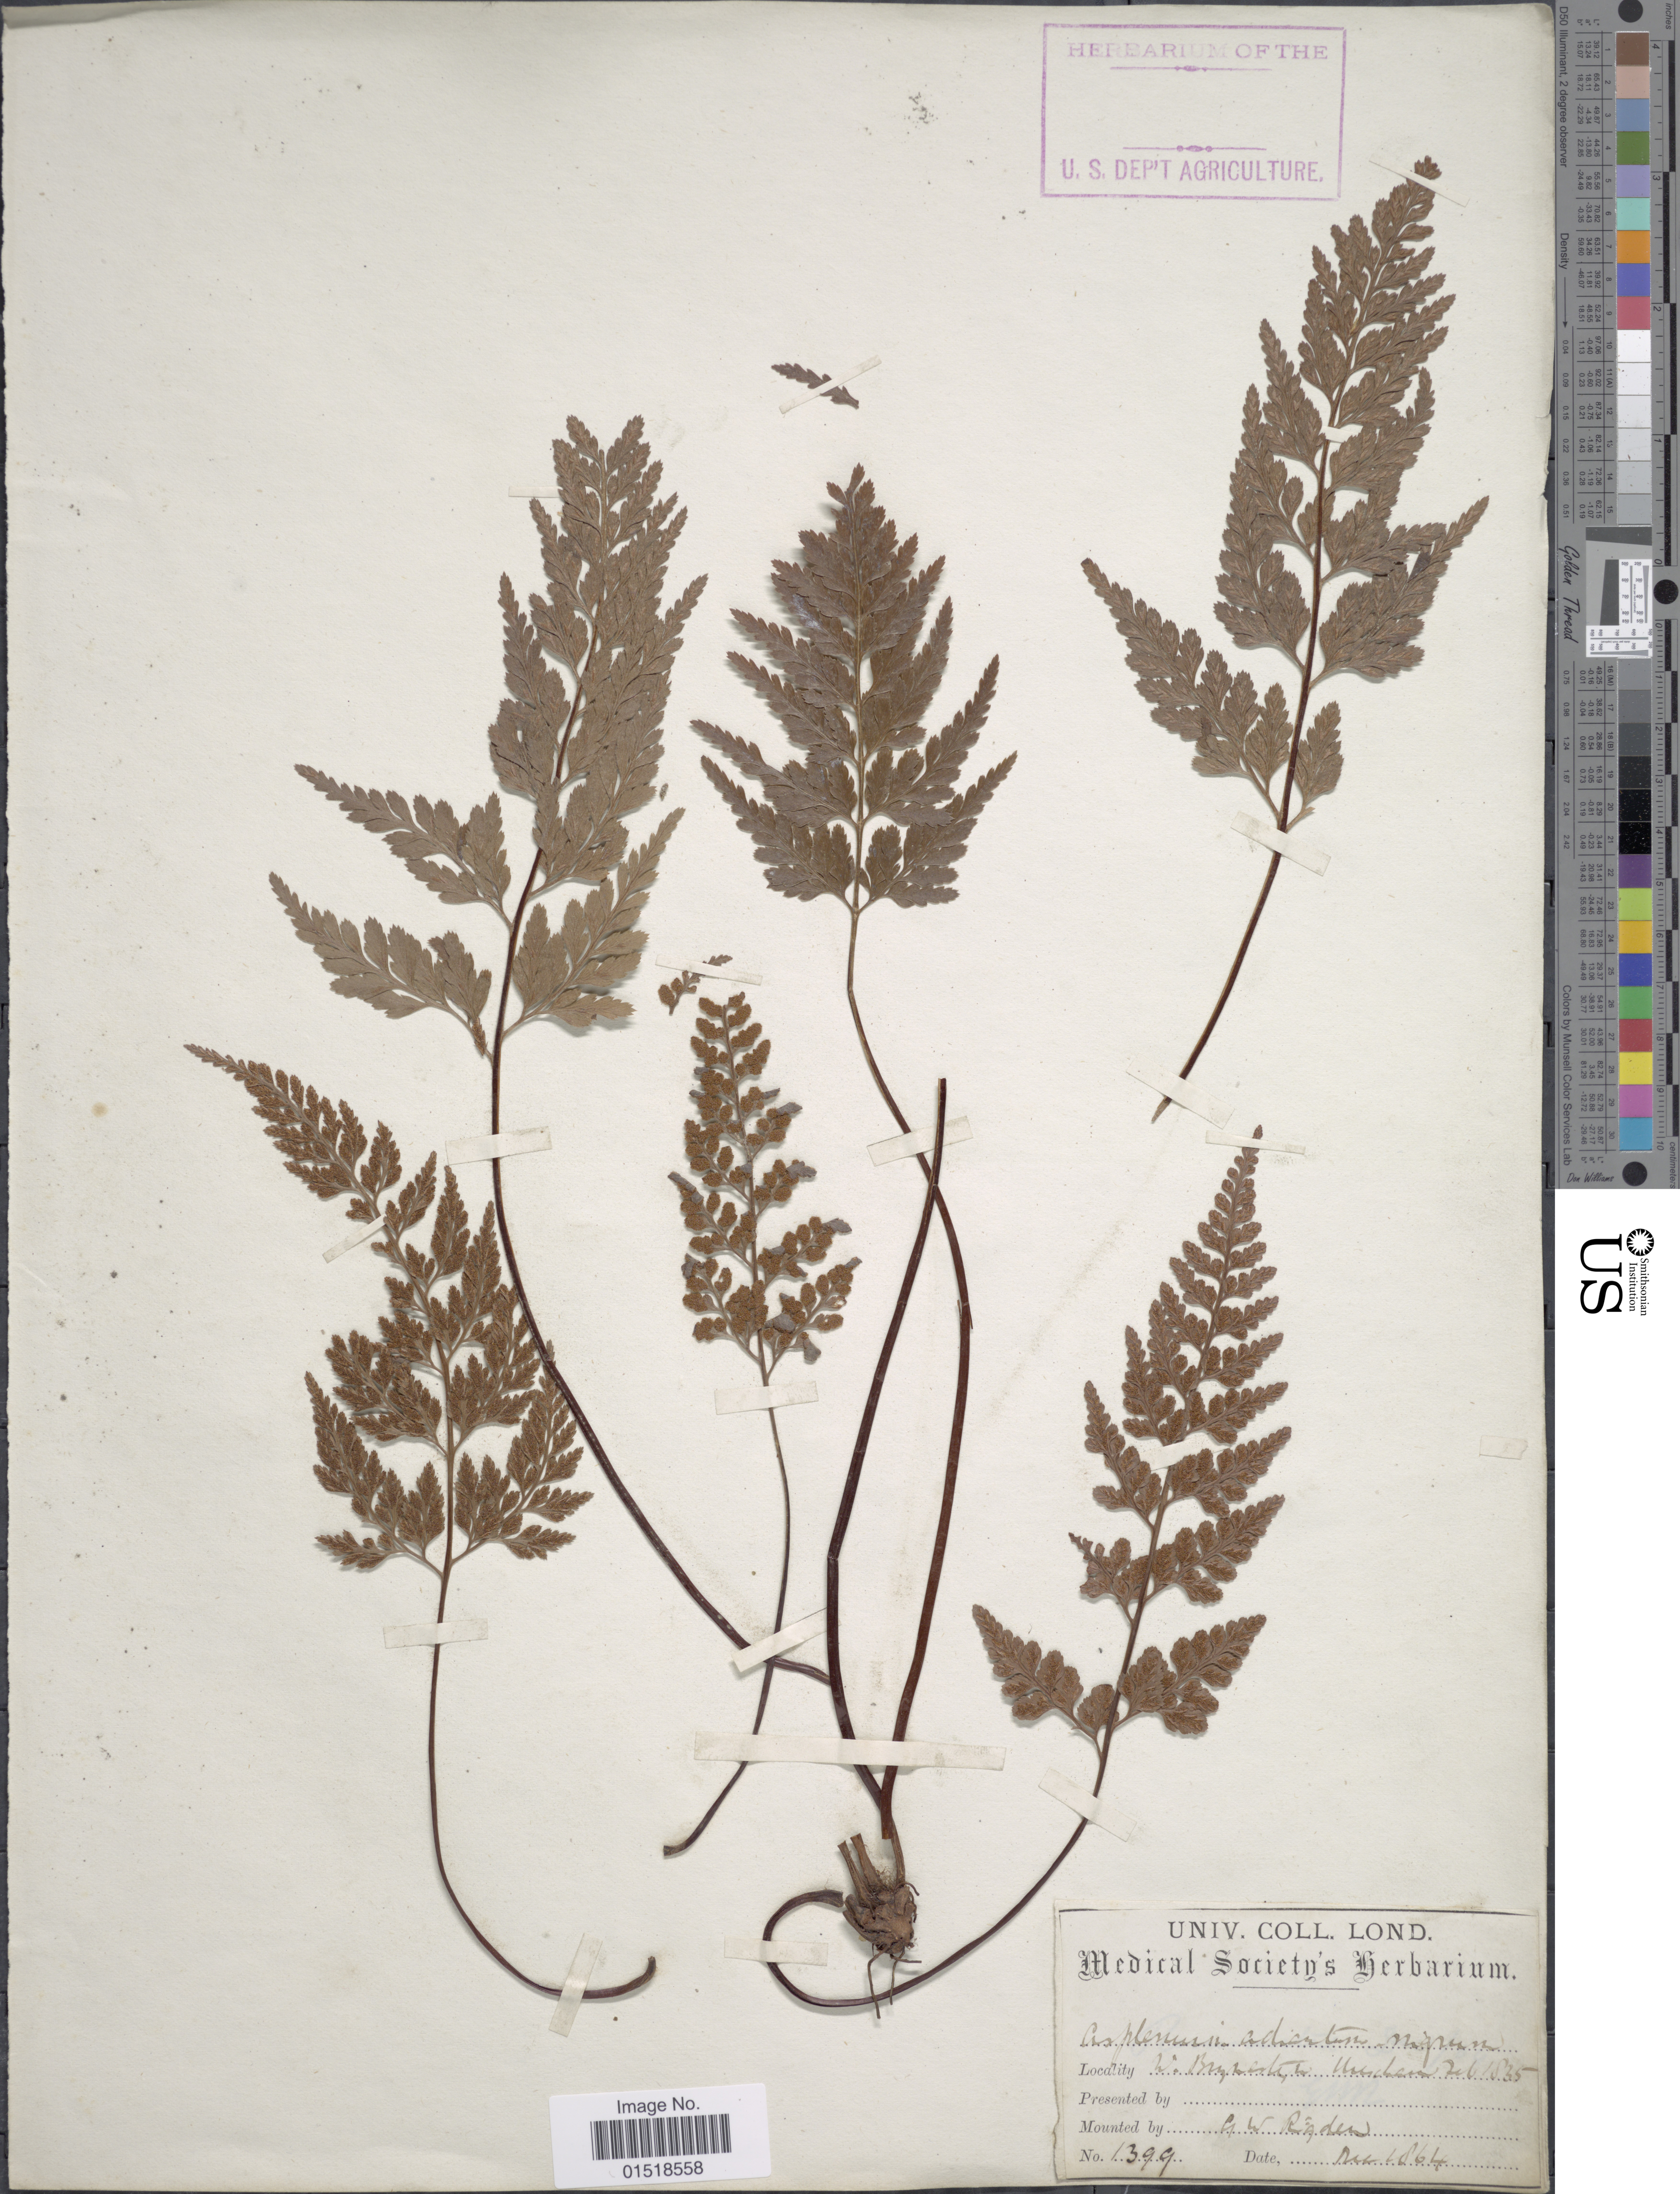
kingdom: Plantae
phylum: Tracheophyta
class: Polypodiopsida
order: Polypodiales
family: Aspleniaceae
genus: Asplenium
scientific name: Asplenium adiantum-nigrum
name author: L.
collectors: G. Rigden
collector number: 1399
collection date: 1864-12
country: United Kingdom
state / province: Wales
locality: W Brighton Unchen.